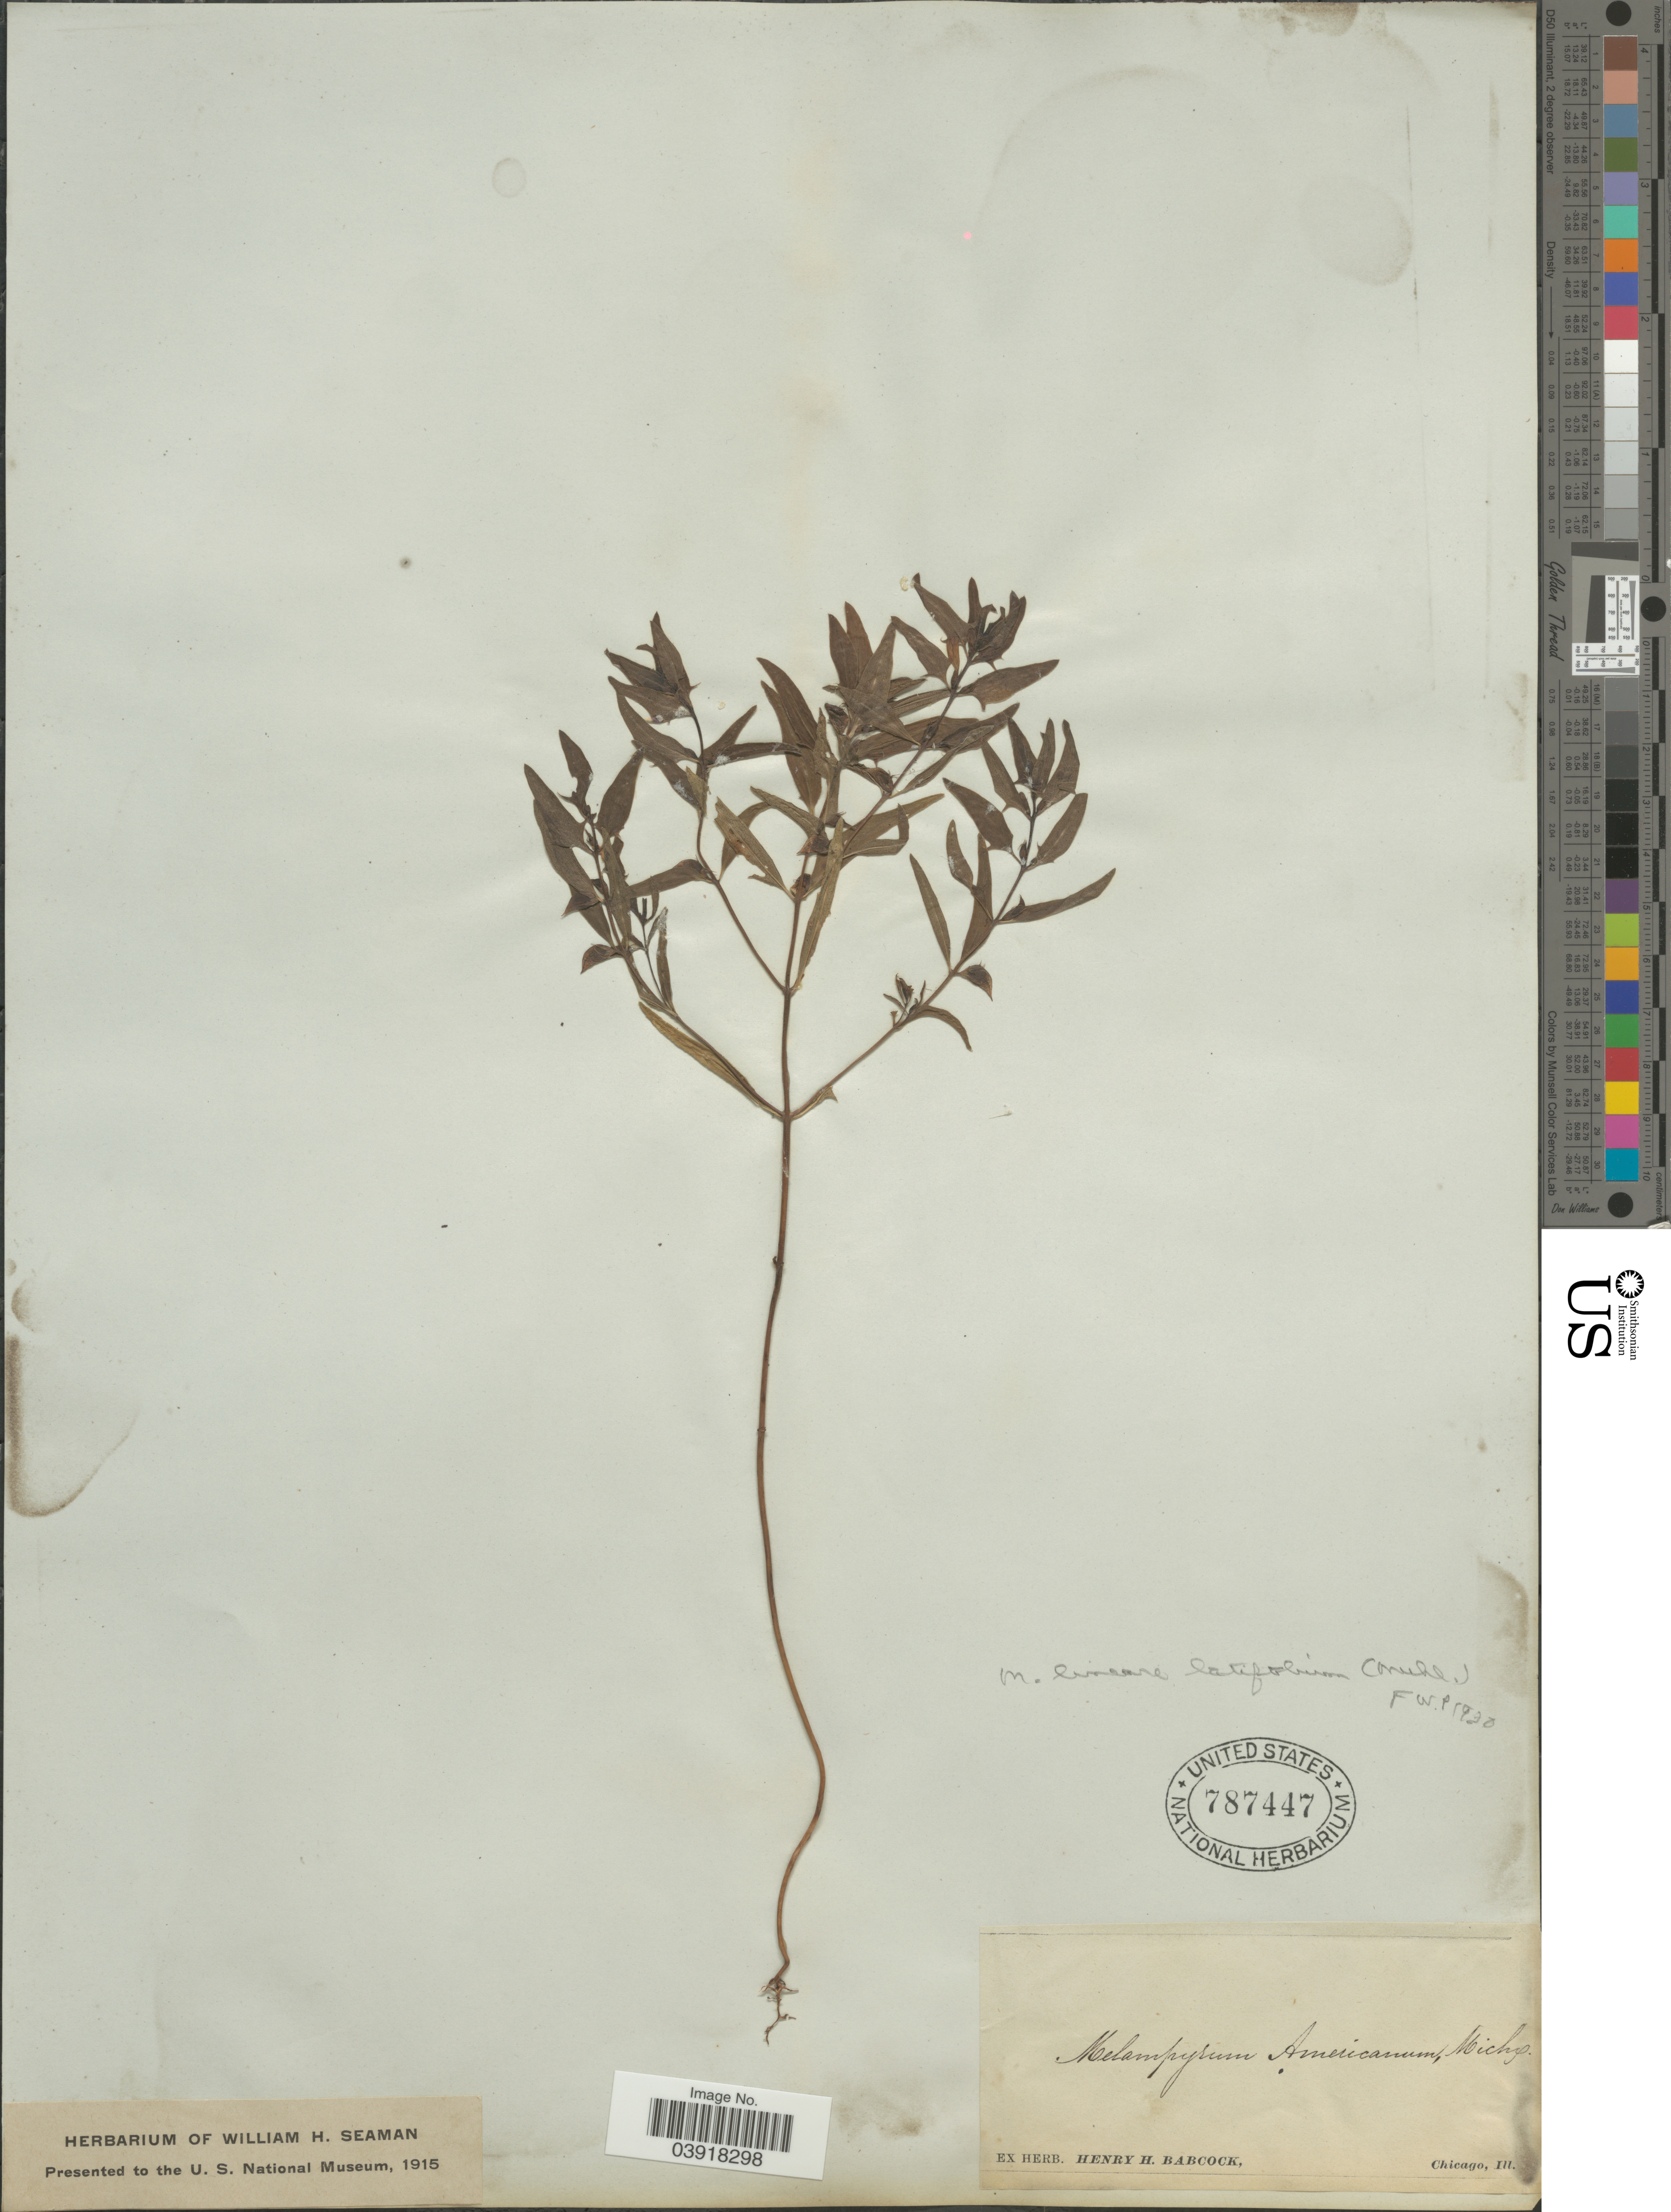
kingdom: Plantae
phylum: Tracheophyta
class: Magnoliopsida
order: Lamiales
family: Orobanchaceae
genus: Melampyrum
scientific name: Melampyrum lineare var. latifolium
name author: (Muhl.) P. Beauv.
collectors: ex herb. Henry Homes Babcock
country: United States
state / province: Illinois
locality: Chicago.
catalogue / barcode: US 787447